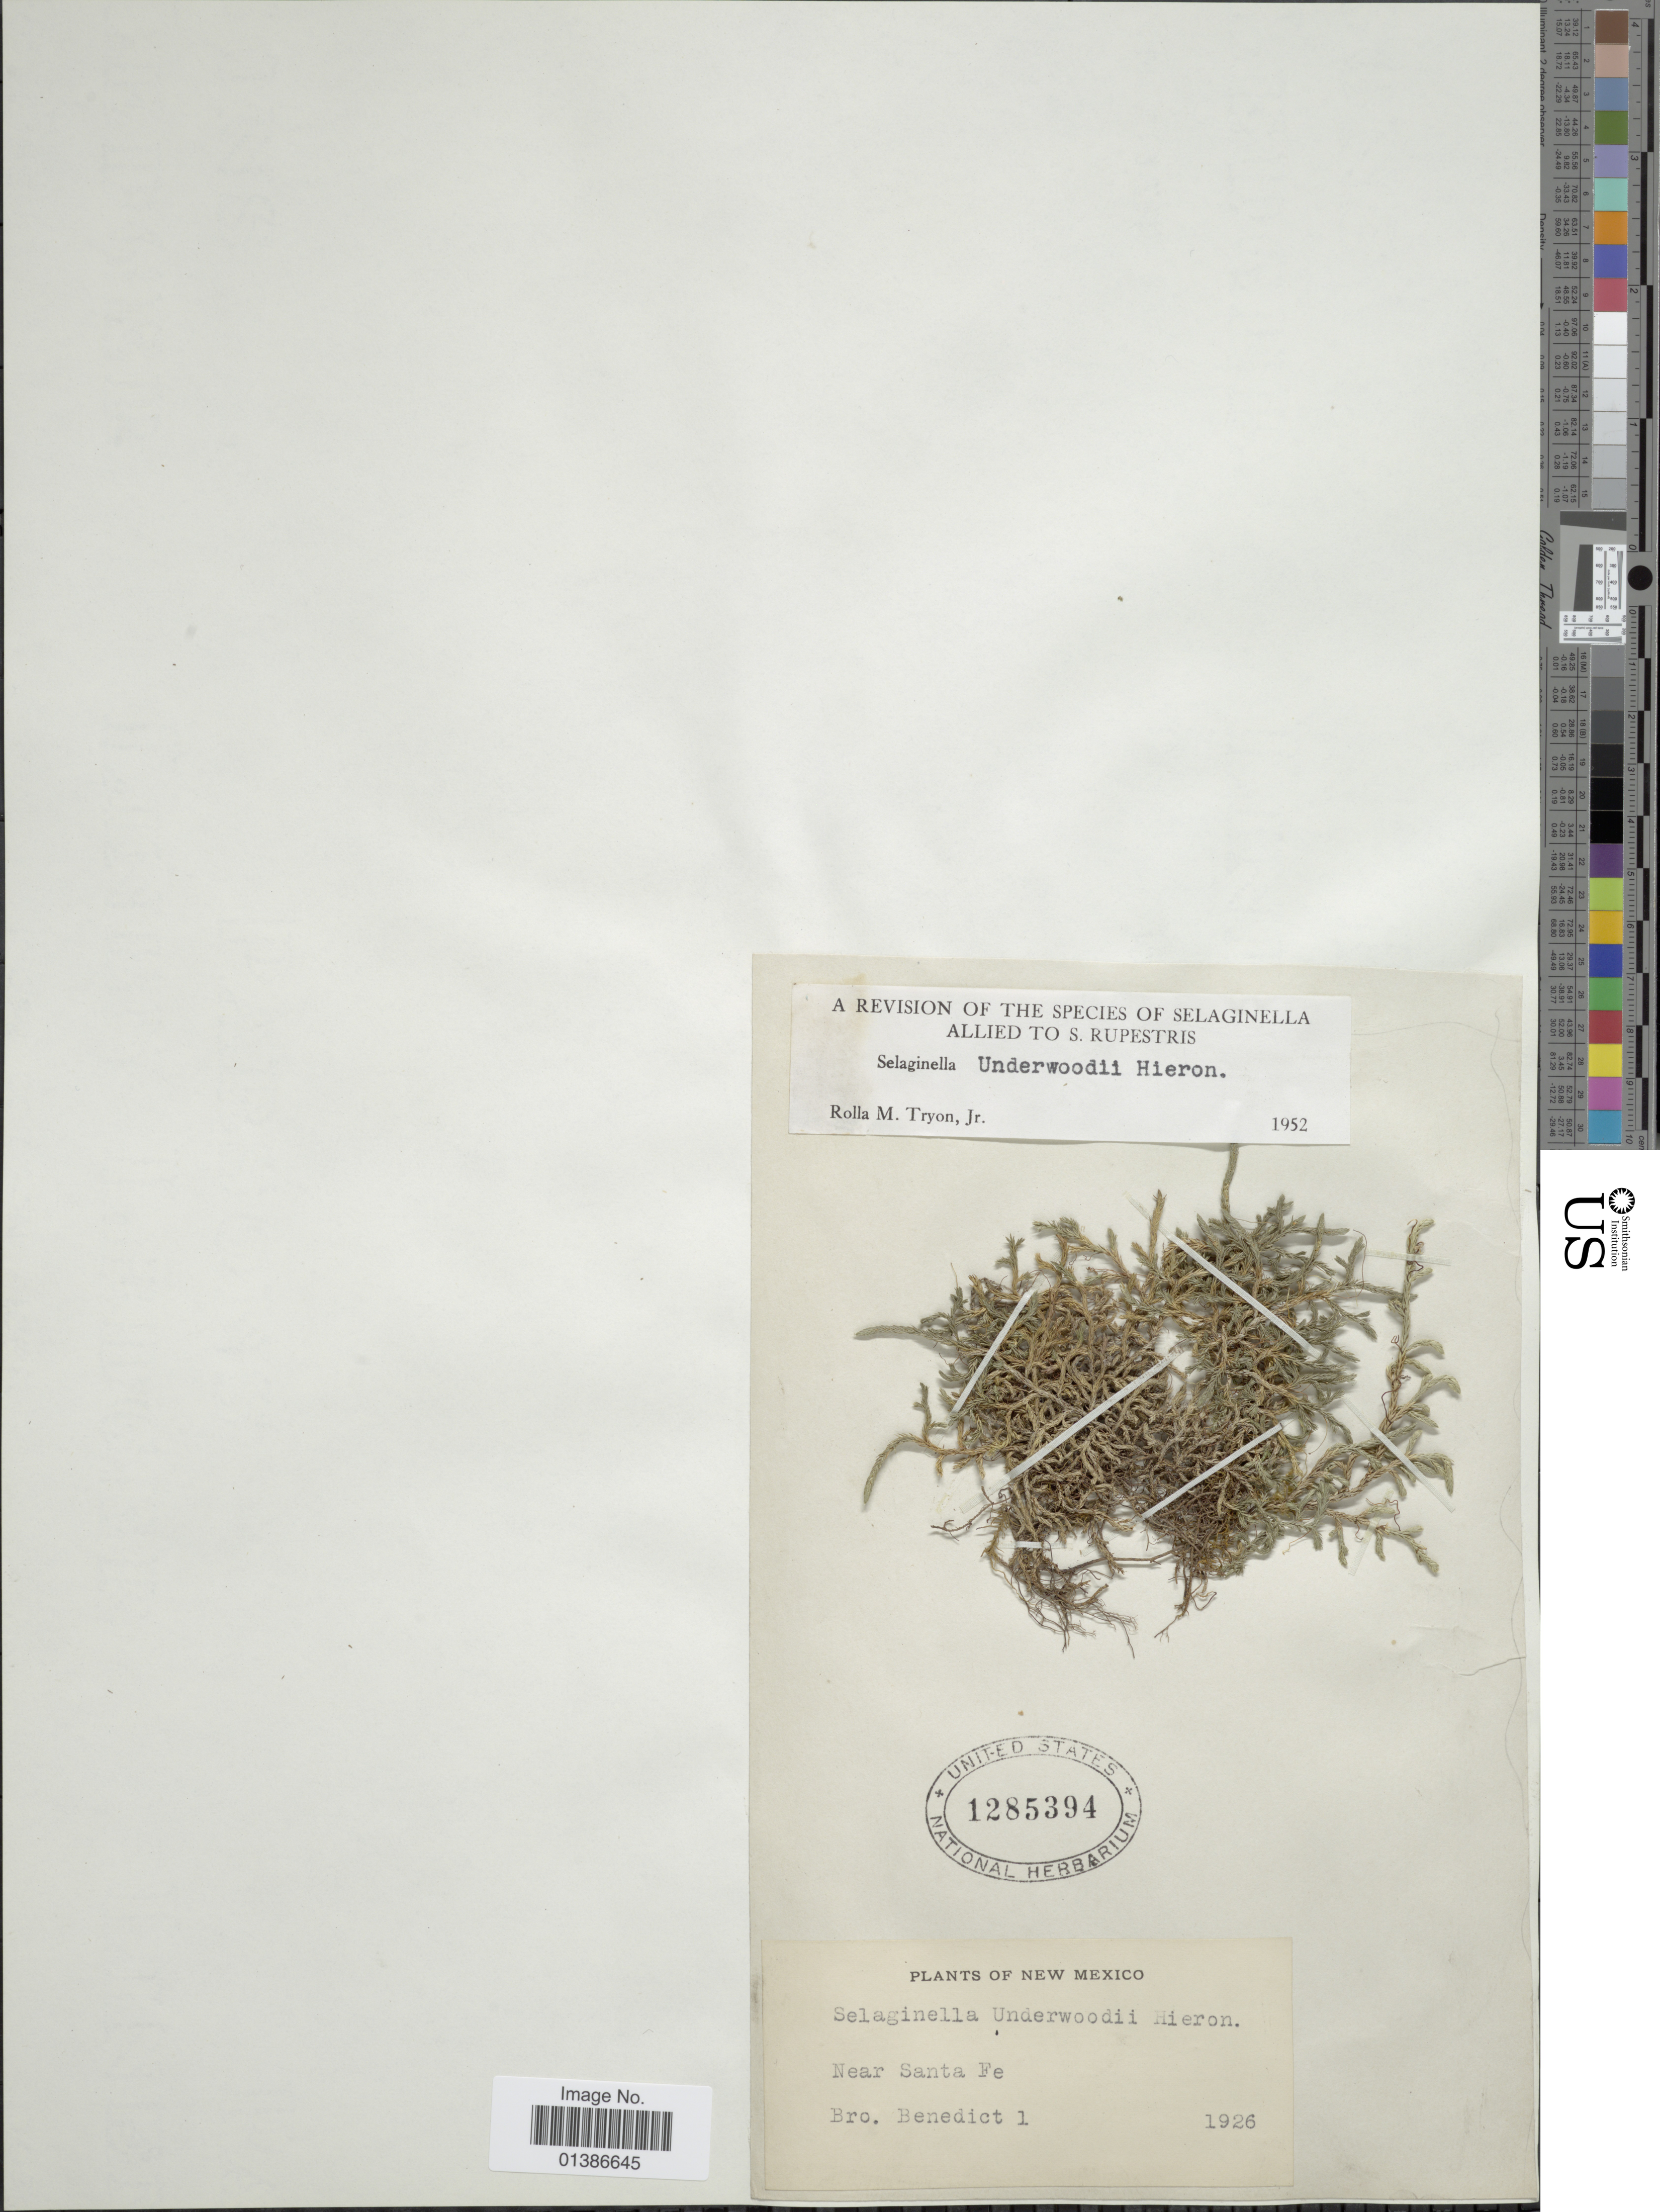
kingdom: Plantae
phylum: Tracheophyta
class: Lycopodiopsida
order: Selaginellales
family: Selaginellaceae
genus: Selaginella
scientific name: Selaginella underwoodii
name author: Hieron.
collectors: Bro. A. Benedict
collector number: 1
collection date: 1926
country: United States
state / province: New Mexico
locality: Near Santa Fe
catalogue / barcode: US 1285394